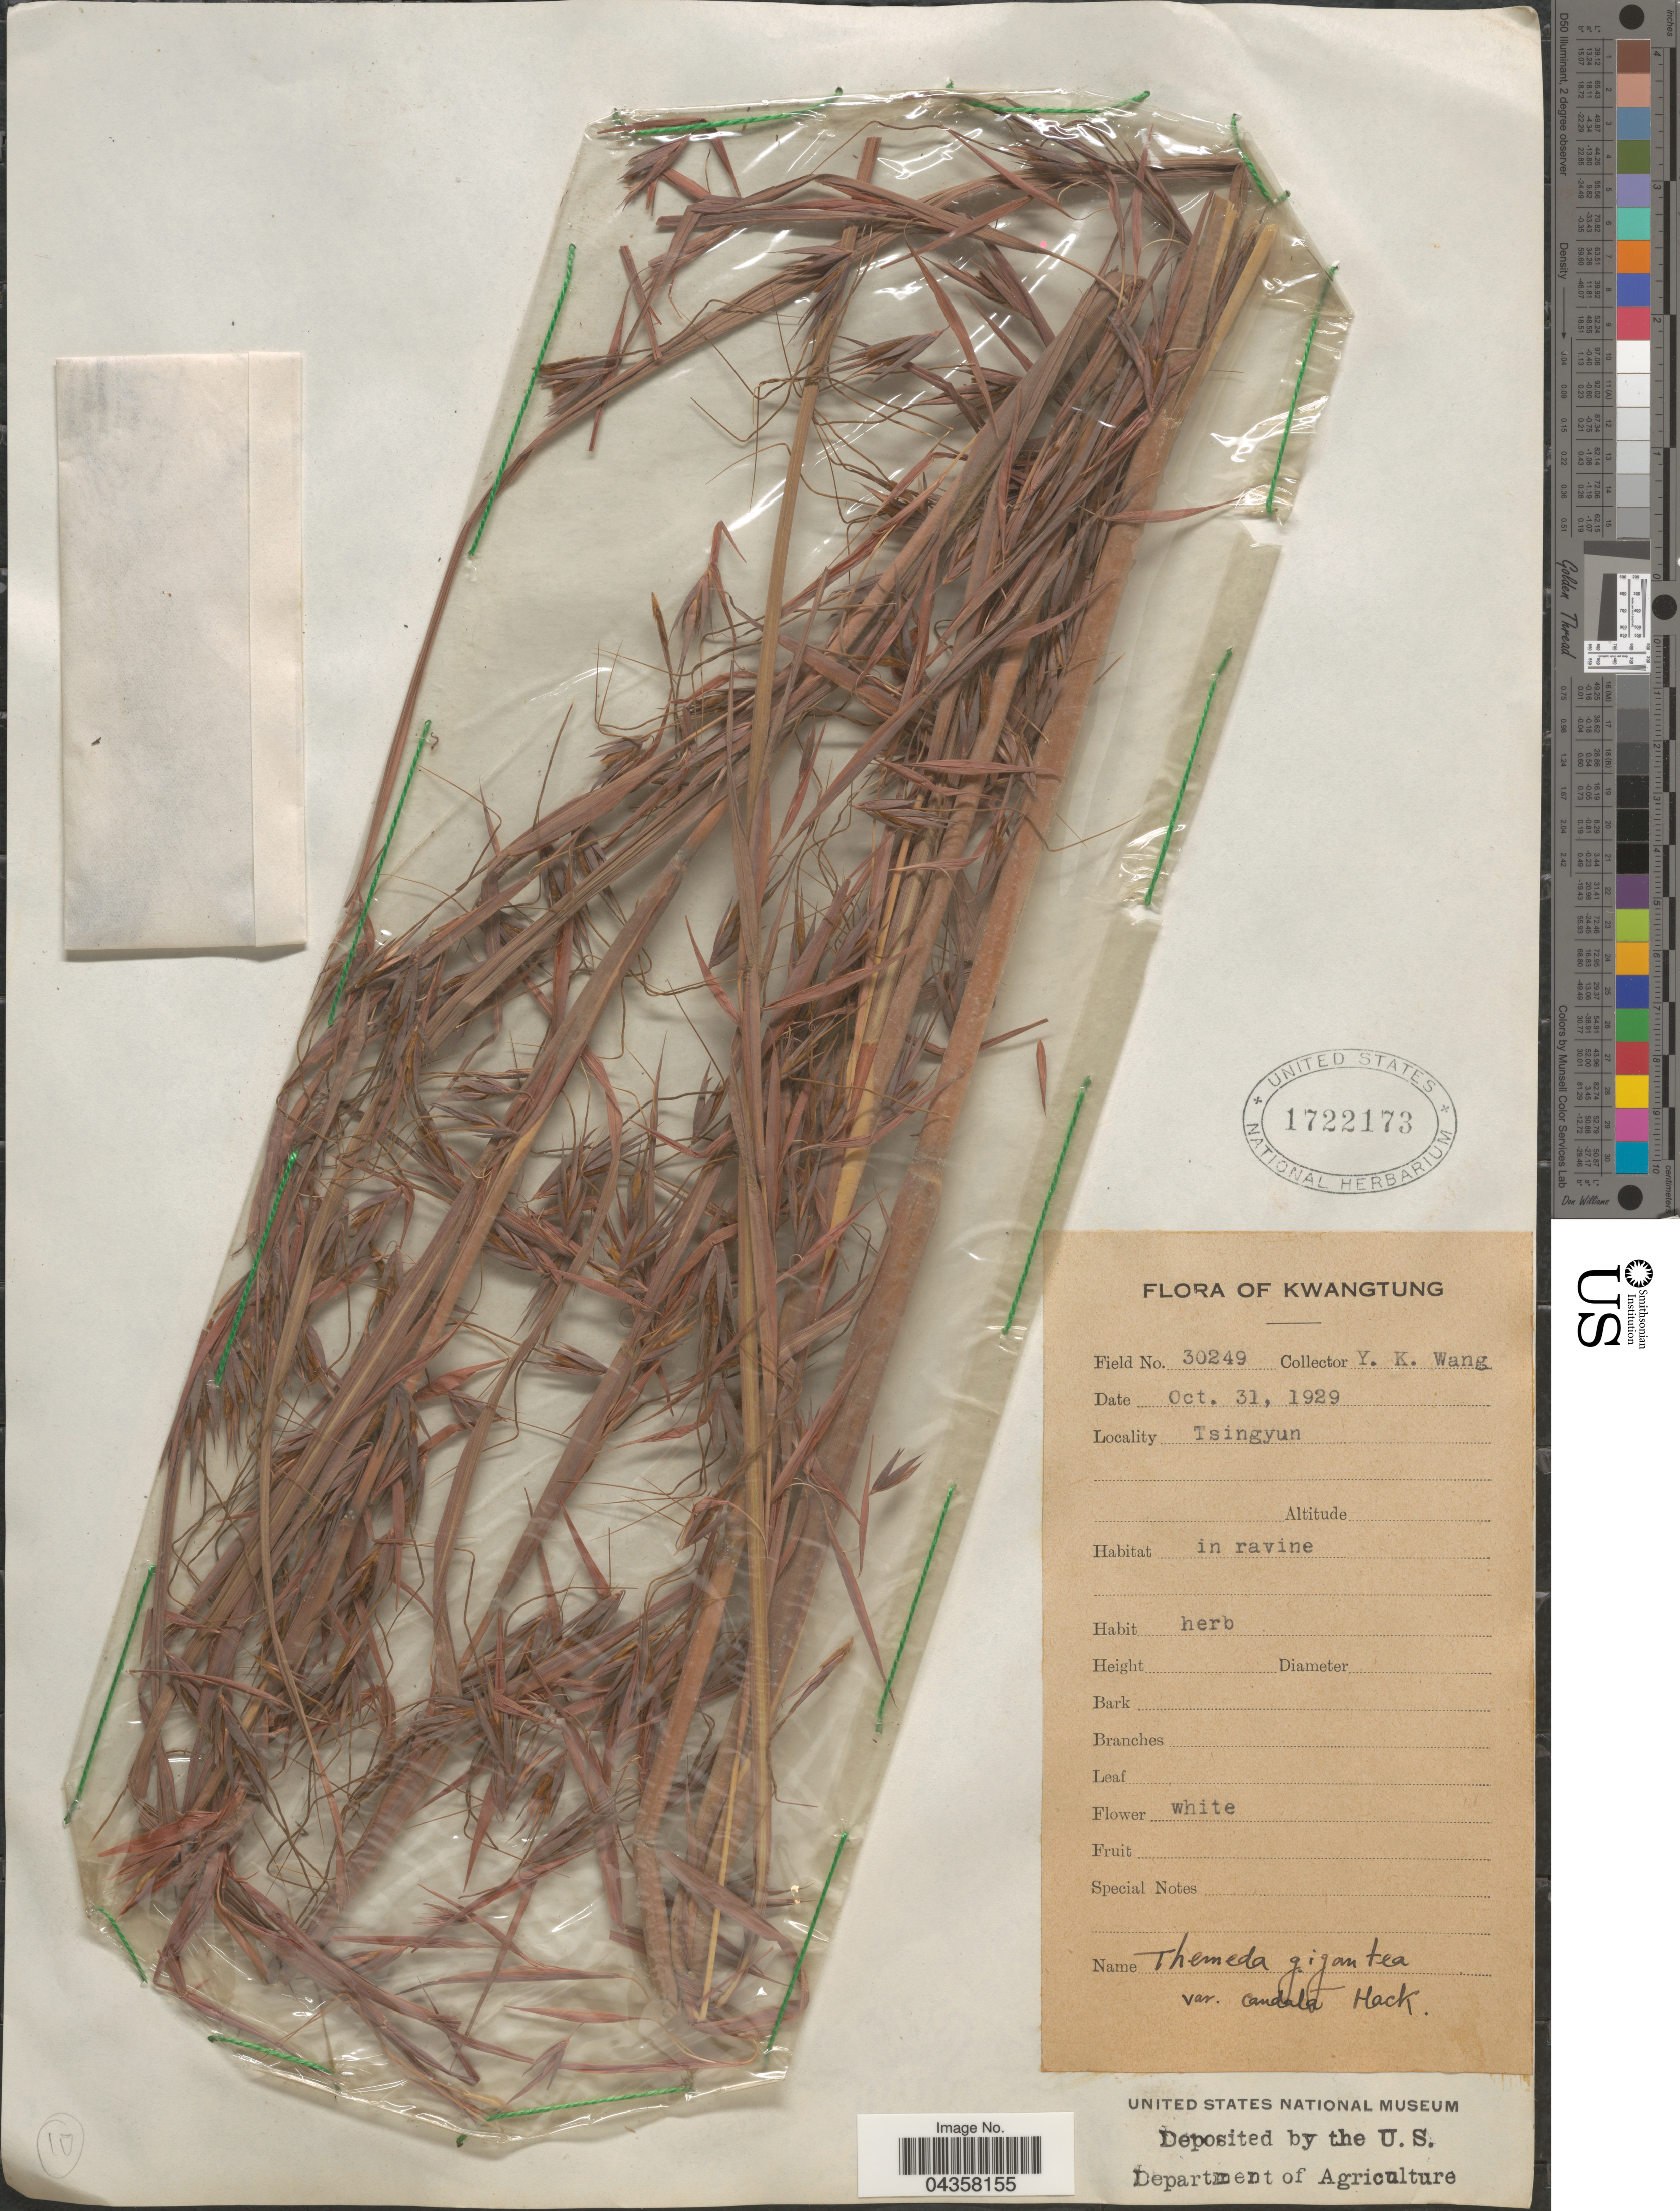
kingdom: Plantae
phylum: Tracheophyta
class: Liliopsida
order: Poales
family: Poaceae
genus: Themeda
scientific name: Themeda caudata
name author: (Nees ex Hook. & Arn.) A. Camus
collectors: Y. Wang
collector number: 30249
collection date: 1929-10-31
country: China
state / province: Guangdong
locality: Kwangtung. Tsingyun.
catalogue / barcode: US 1722173